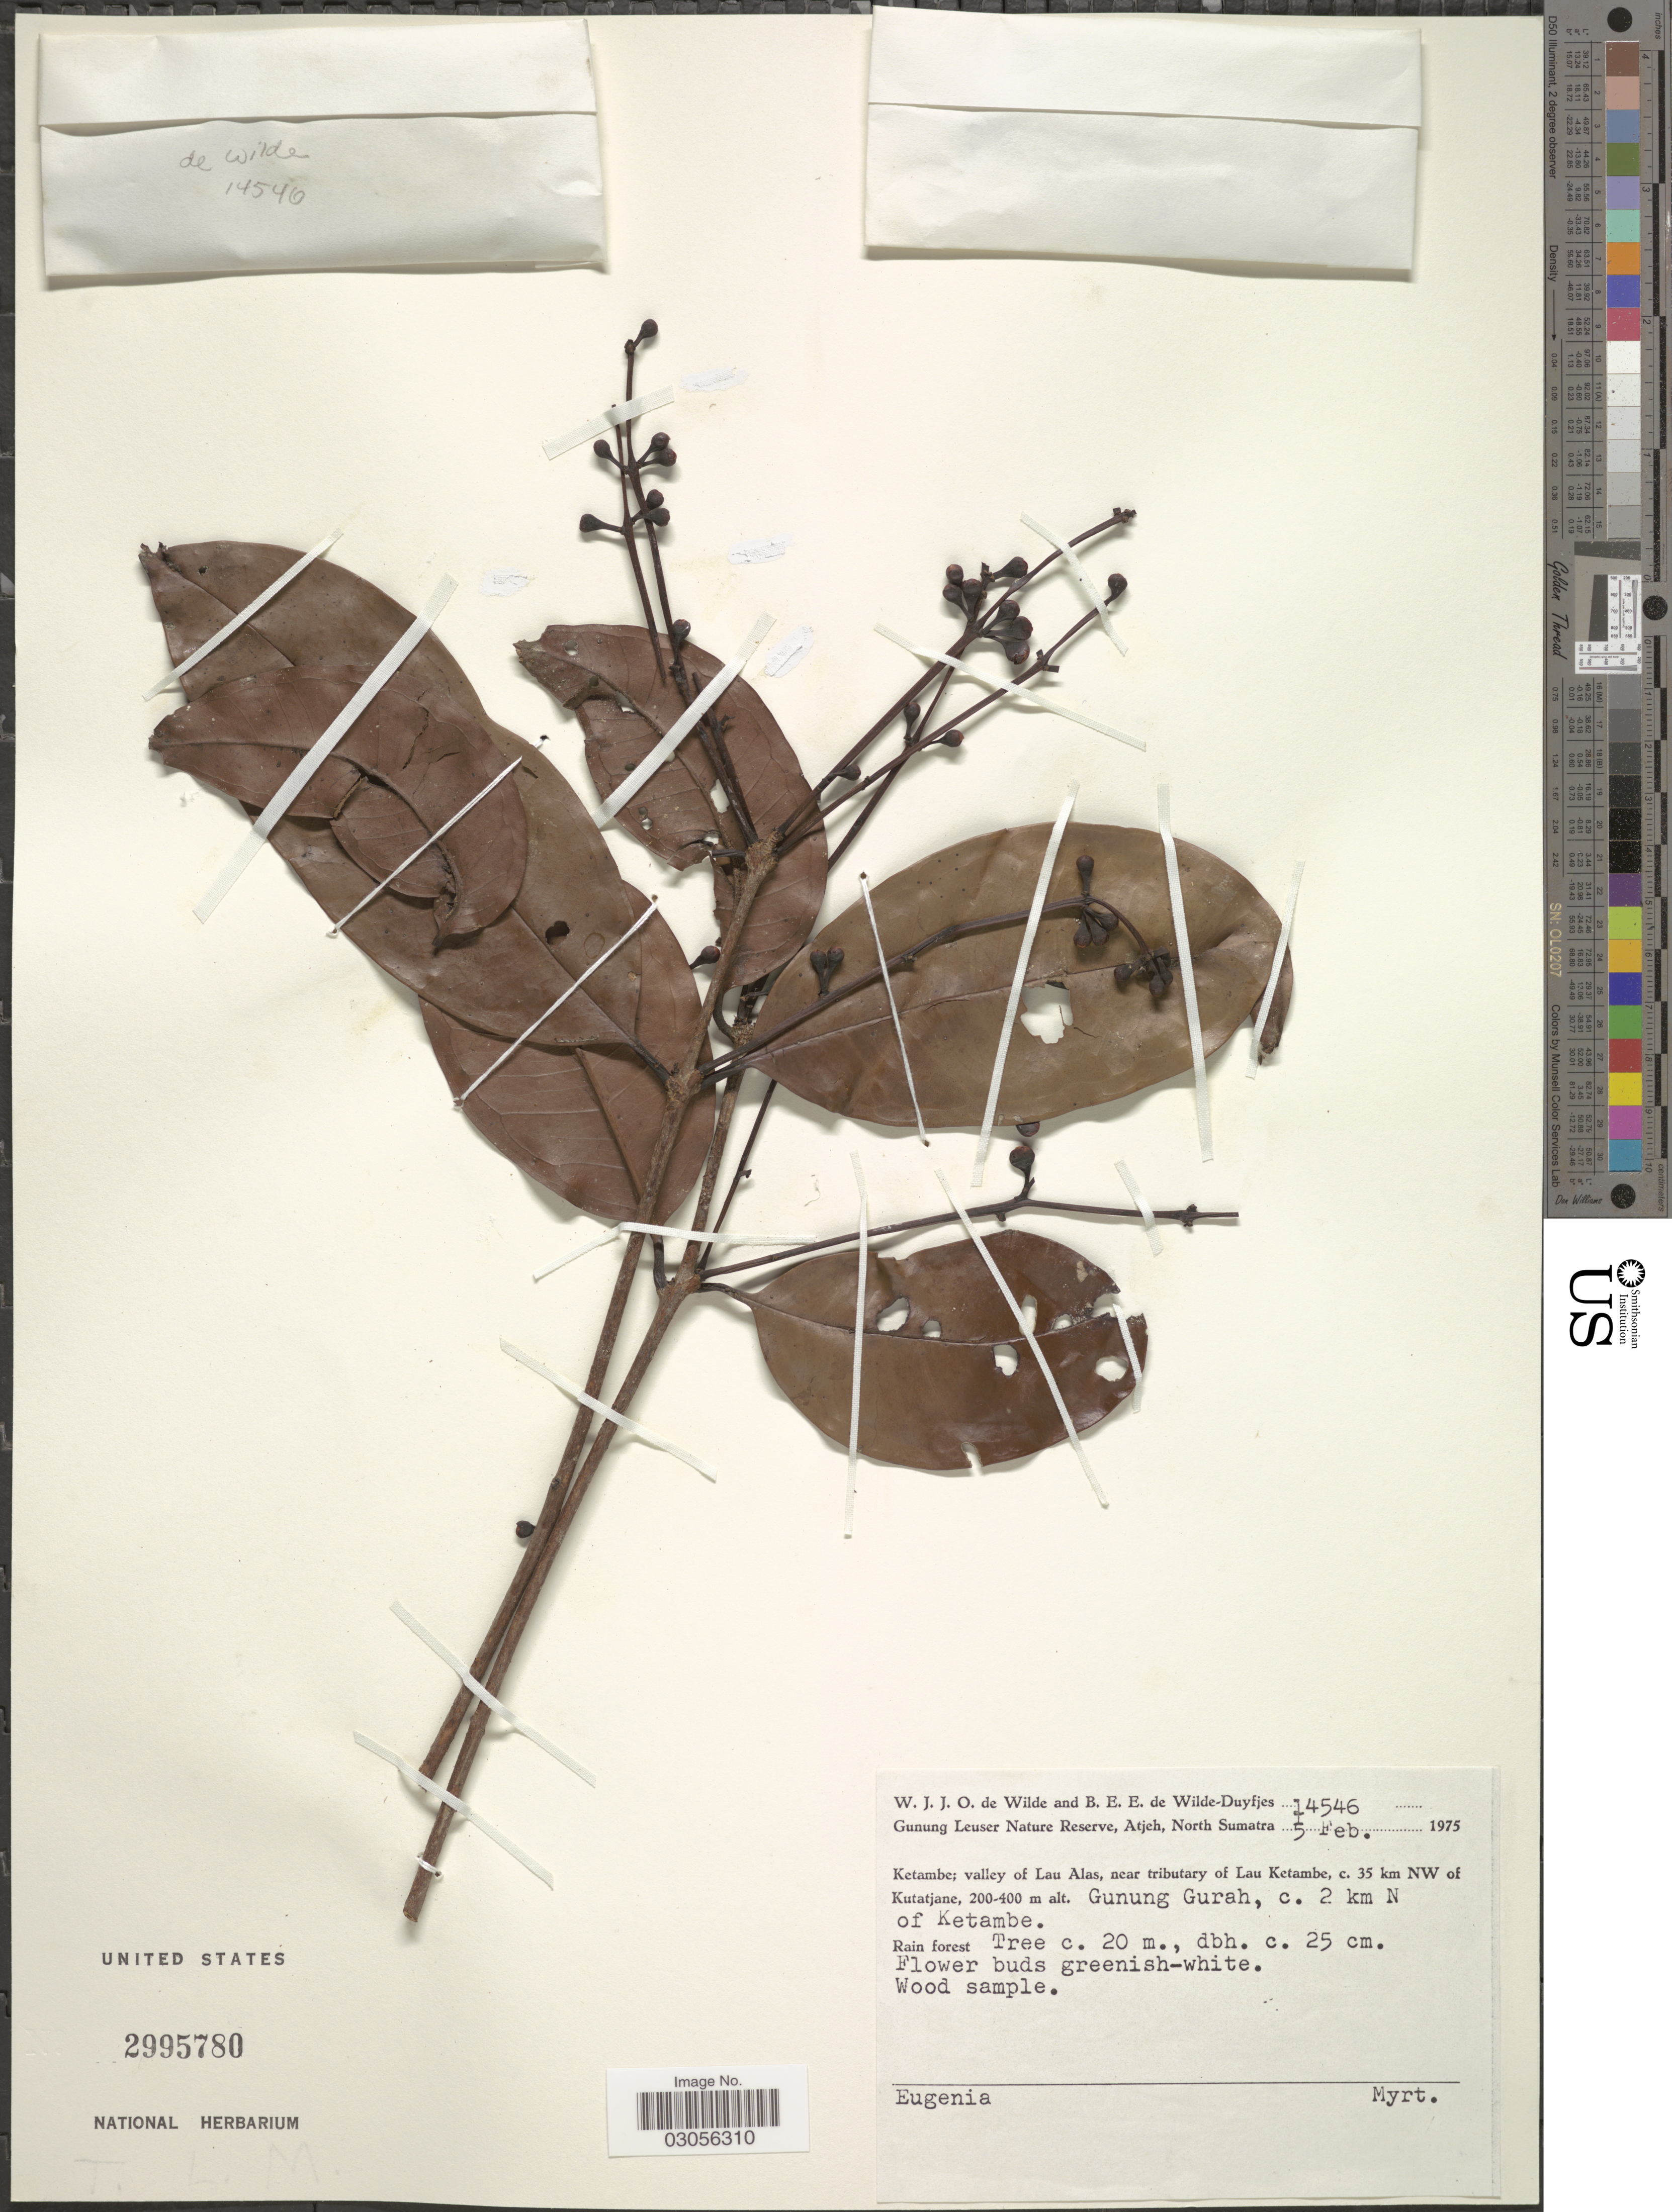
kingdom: Plantae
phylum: Tracheophyta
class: Magnoliopsida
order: Myrtales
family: Myrtaceae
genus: Syzygium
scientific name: Syzygium sp.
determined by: Strong, M. T., (US), Smithsonian Institution - National Museum of Natural History (UNITED STATES)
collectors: W. J. de Wilde & B. E. de Wilde-Duyfjes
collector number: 14546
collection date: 1975-02-05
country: Indonesia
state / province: Sumatra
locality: Gunung Leuser Nature Reserve, Atjeh, North Sumatra. Ketambe; valley of Lau Alas, near tributary of Lau Ketambe, c. 35 km NW of Kutatjane, Gunung Gurah, c. 2 km N of Ketambe.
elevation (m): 200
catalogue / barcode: US 2995780